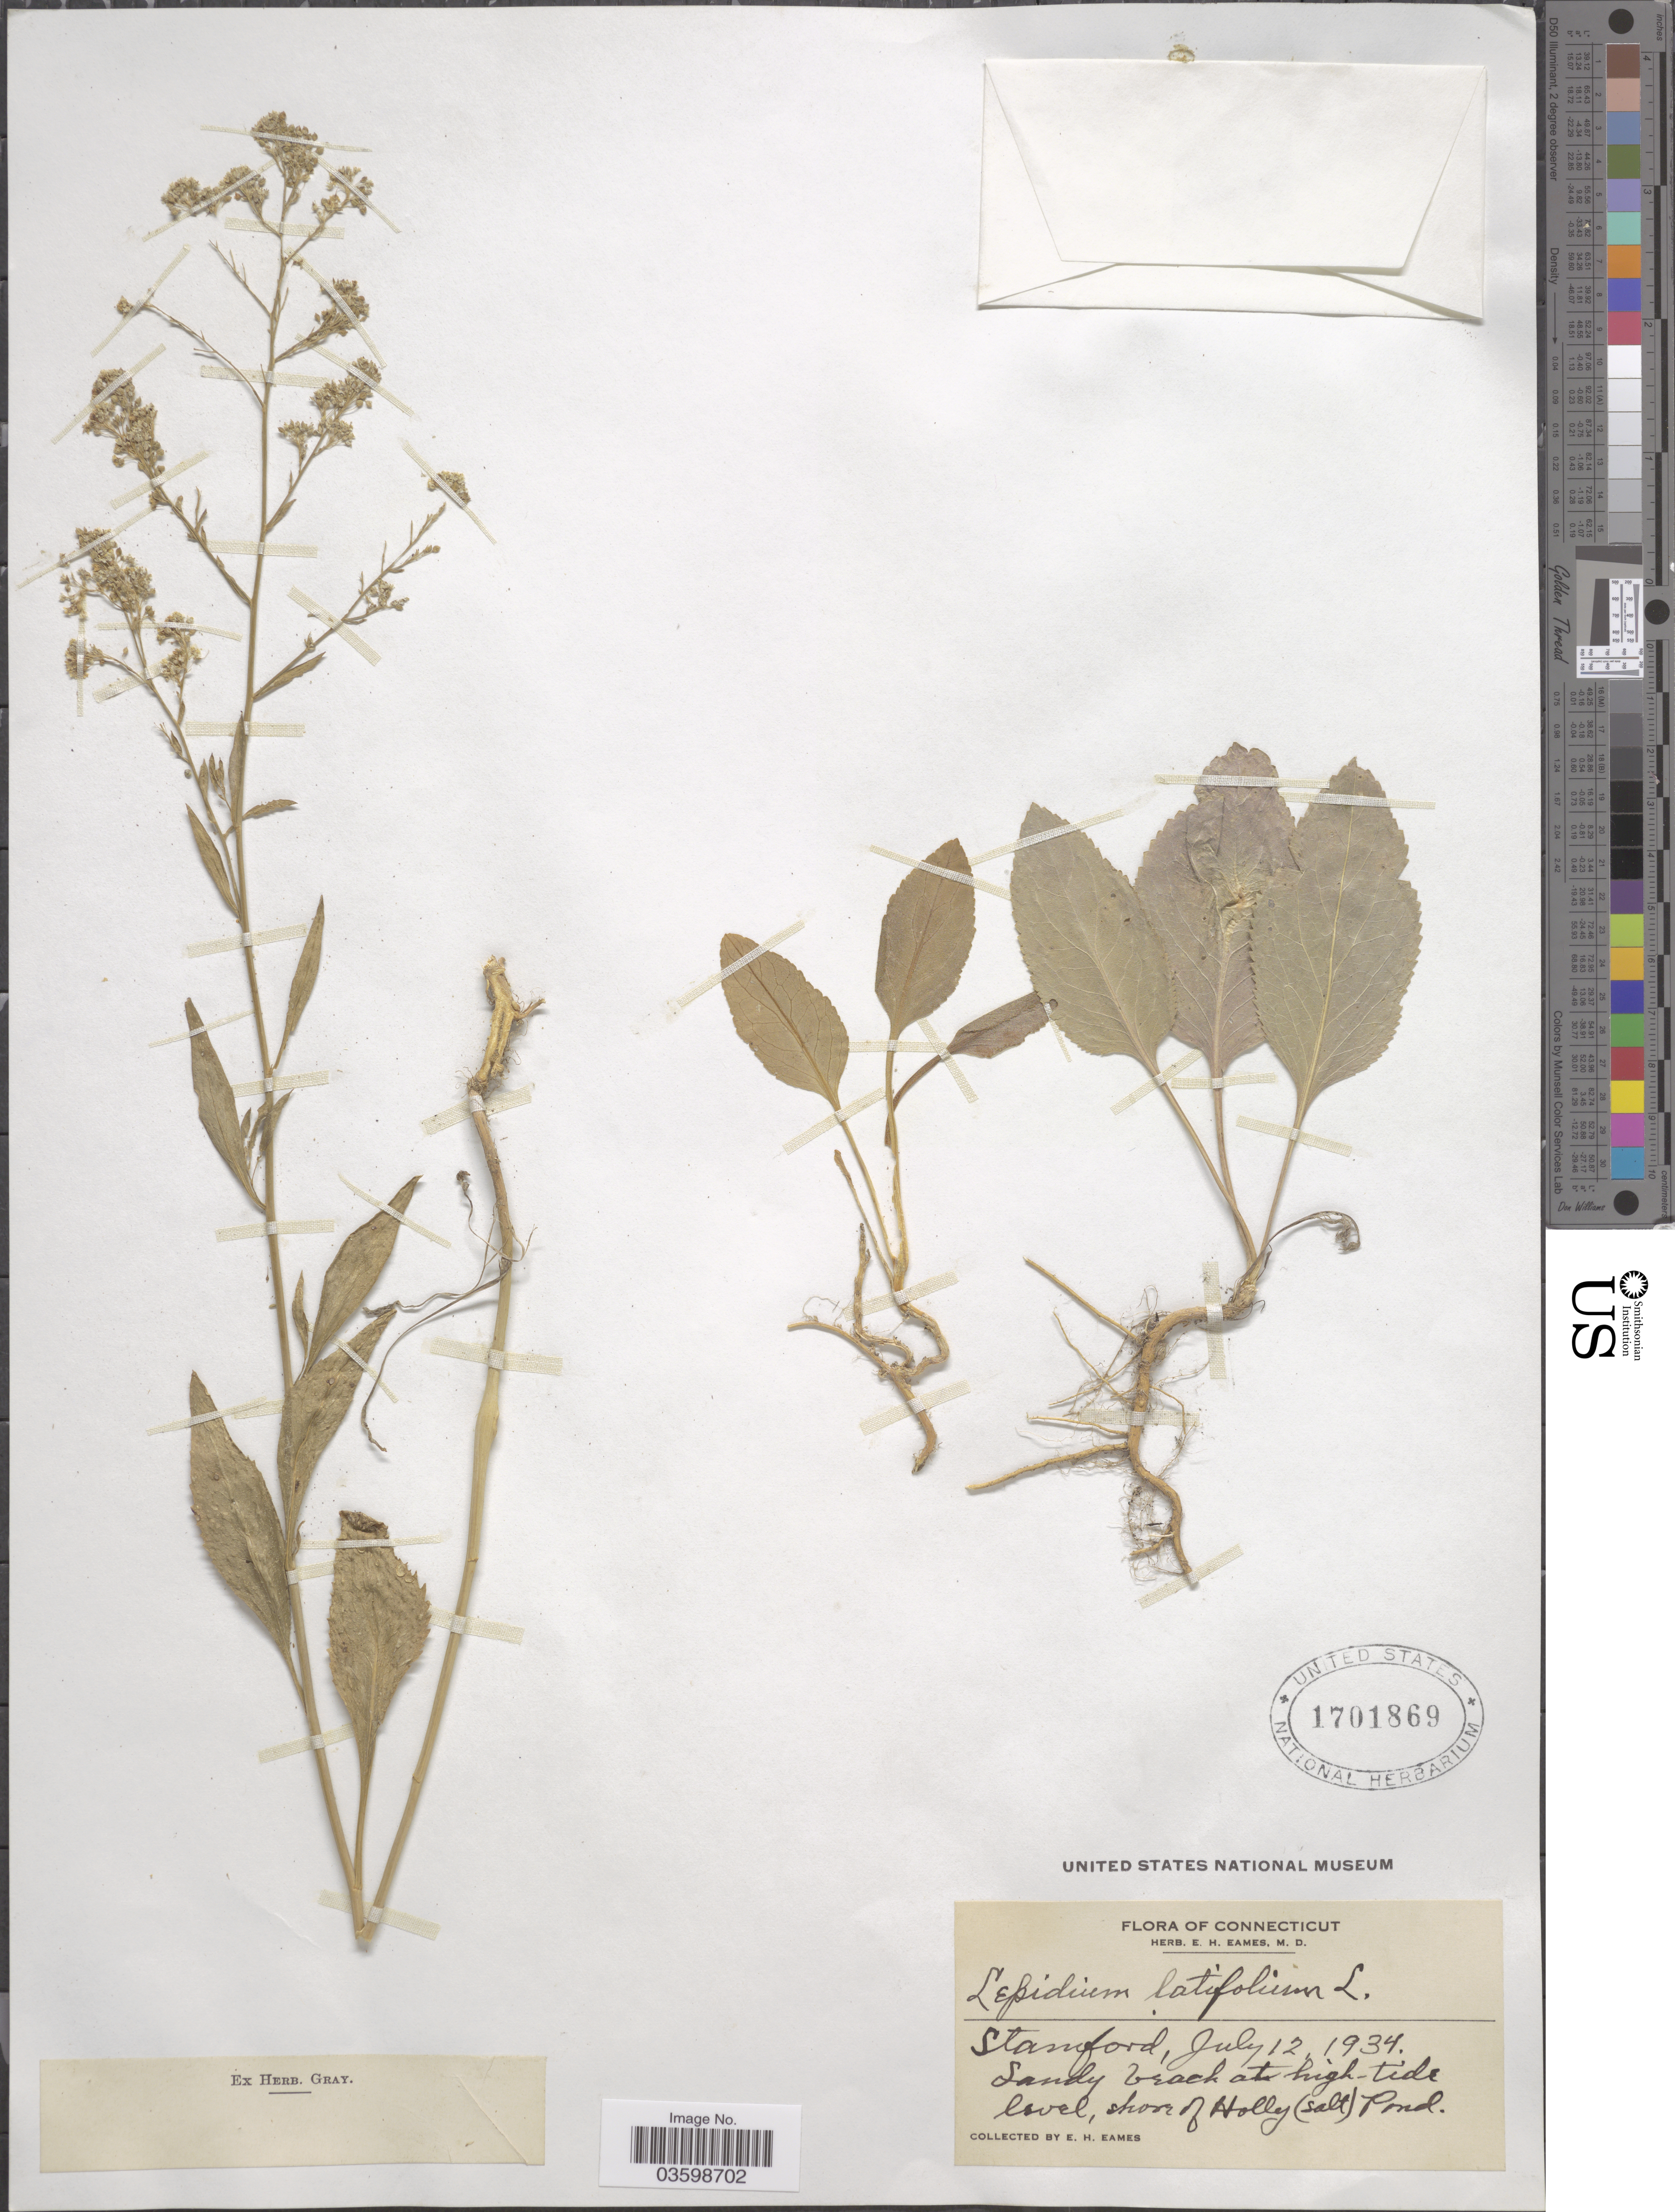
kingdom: Plantae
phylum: Tracheophyta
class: Magnoliopsida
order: Brassicales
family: Brassicaceae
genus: Lepidium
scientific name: Lepidium latifolium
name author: L.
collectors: E. H. Eames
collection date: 1934-07-12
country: United States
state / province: Connecticut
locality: Stanford. Sandy beach at high-tide level, shore of Holly (Salt) Pond.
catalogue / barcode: US 1701869